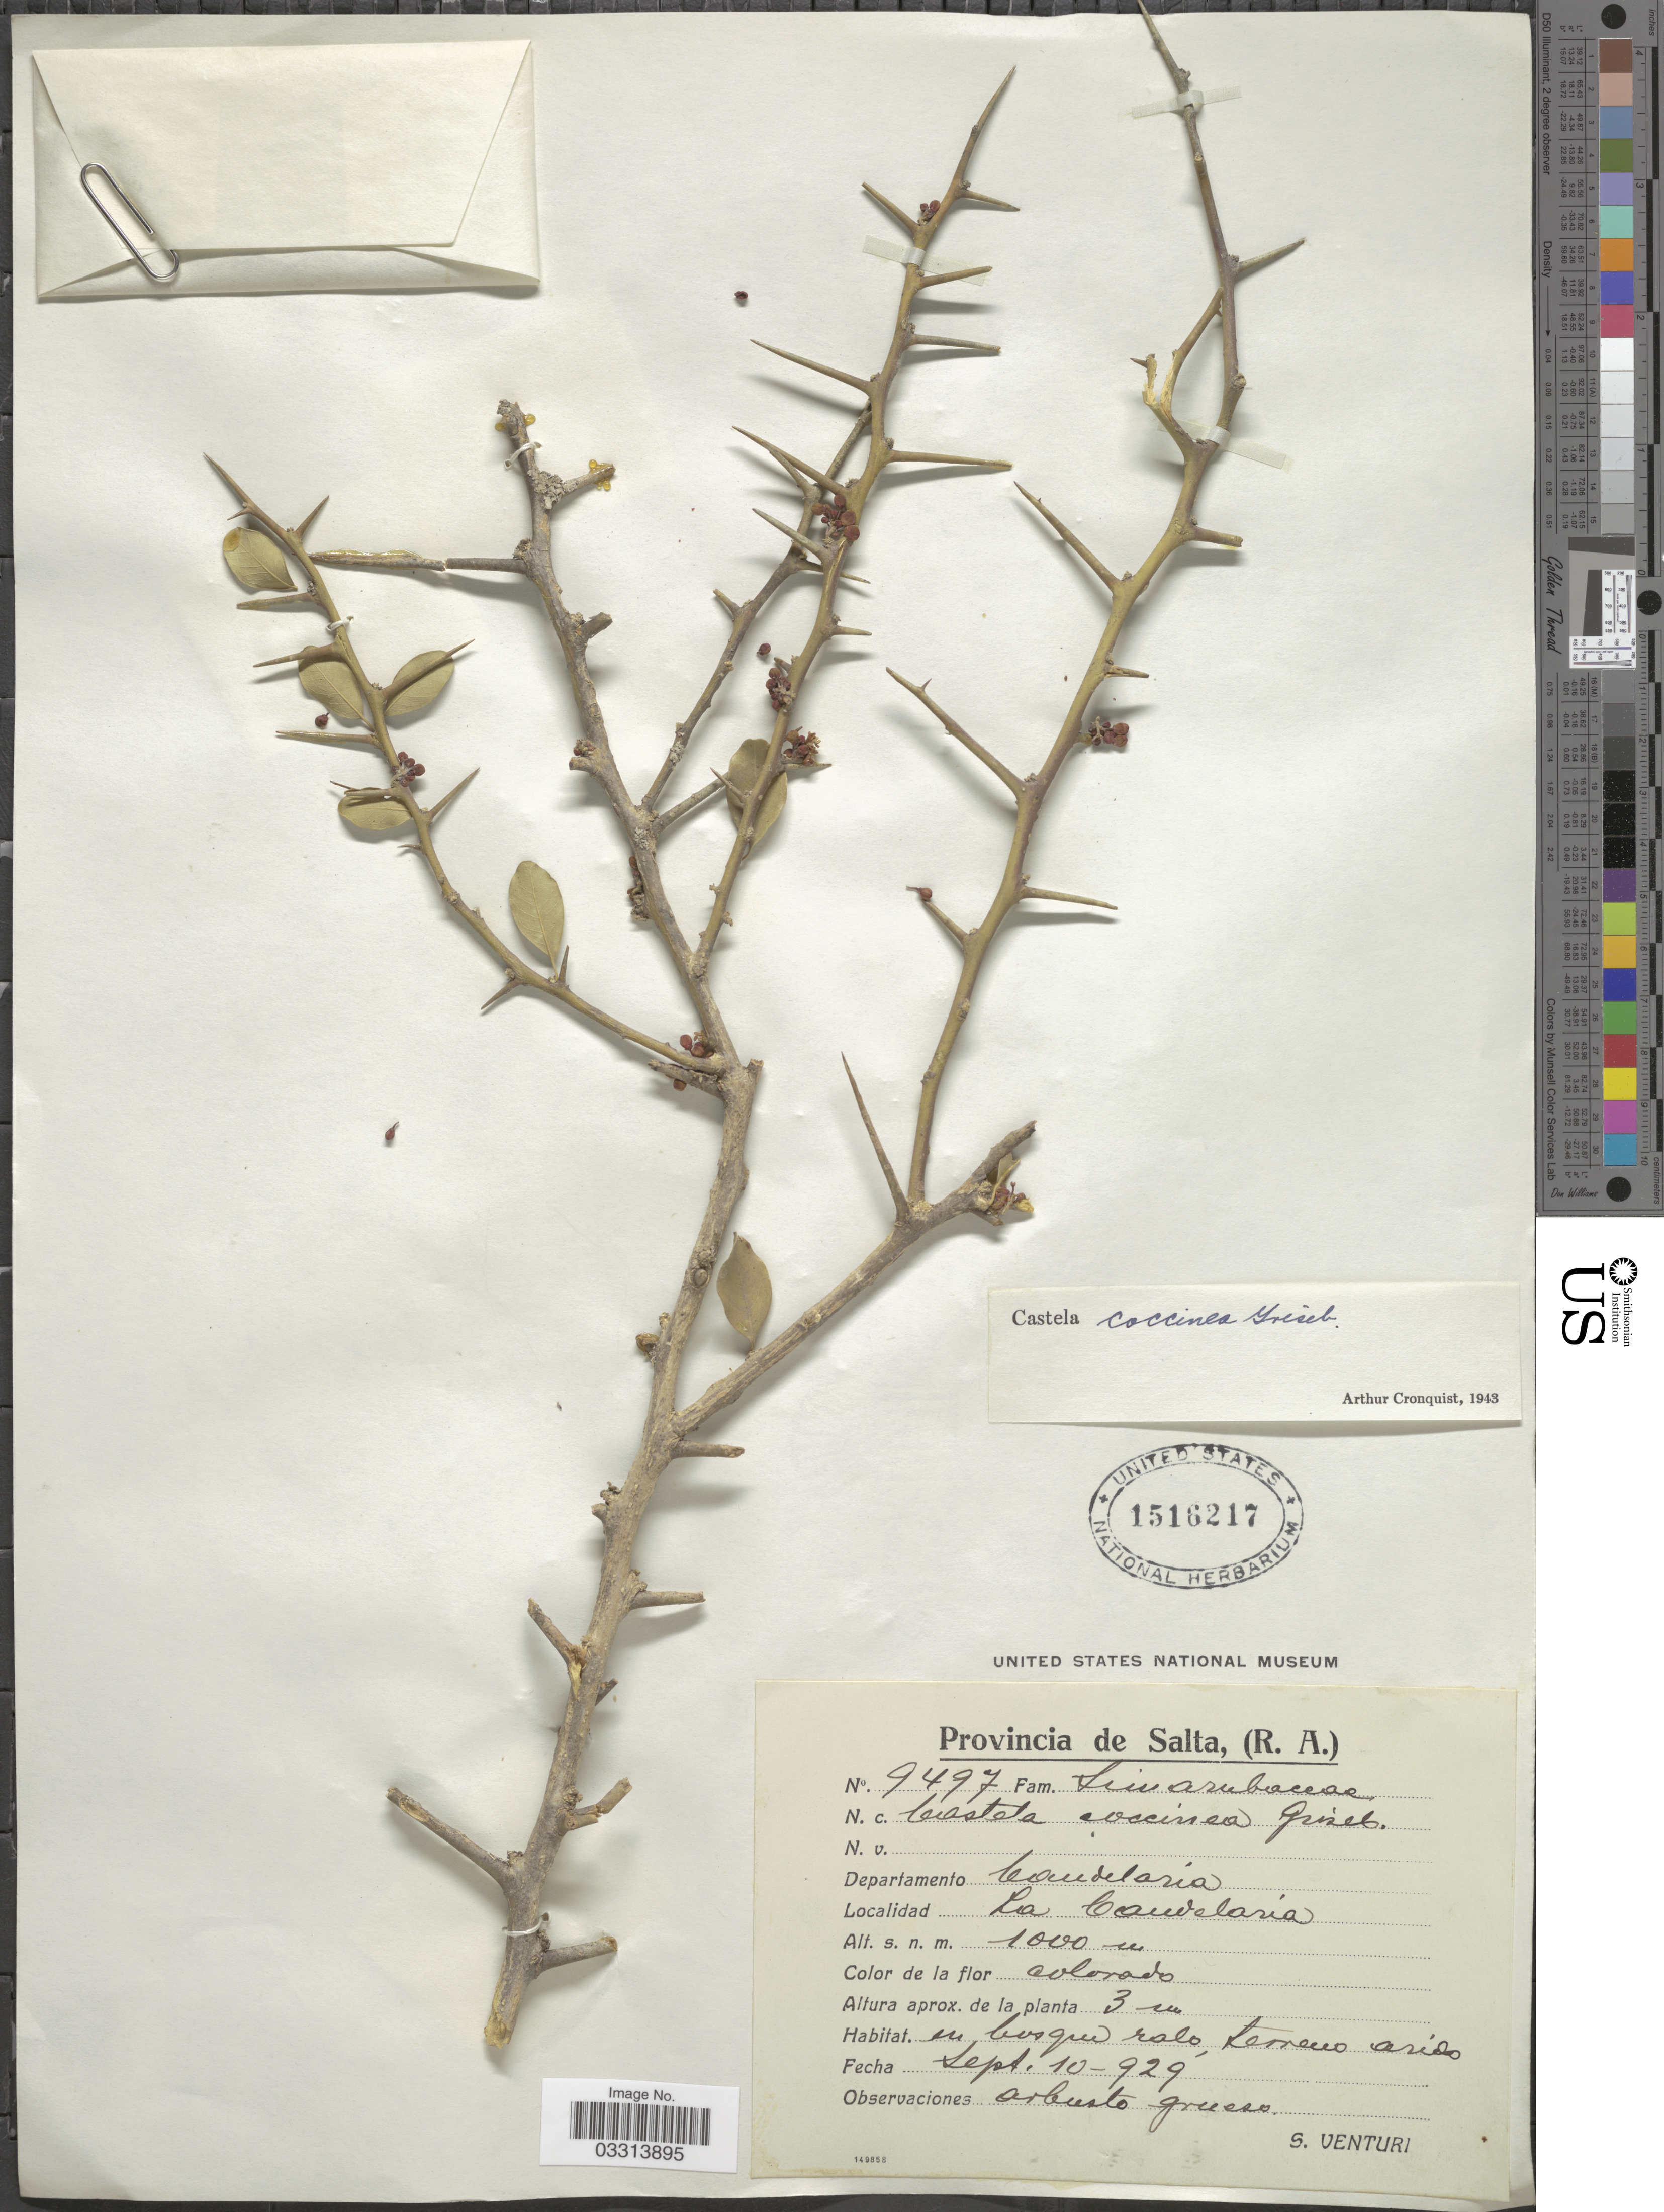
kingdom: Plantae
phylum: Tracheophyta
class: Magnoliopsida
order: Sapindales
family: Simaroubaceae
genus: Castela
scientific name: Castela coccinea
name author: Griseb.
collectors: S. Venturi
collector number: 9497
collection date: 1929-09-10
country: Argentina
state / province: Salta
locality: Departamento Candelaria. La Candelaria.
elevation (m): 1000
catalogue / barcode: US 1516217